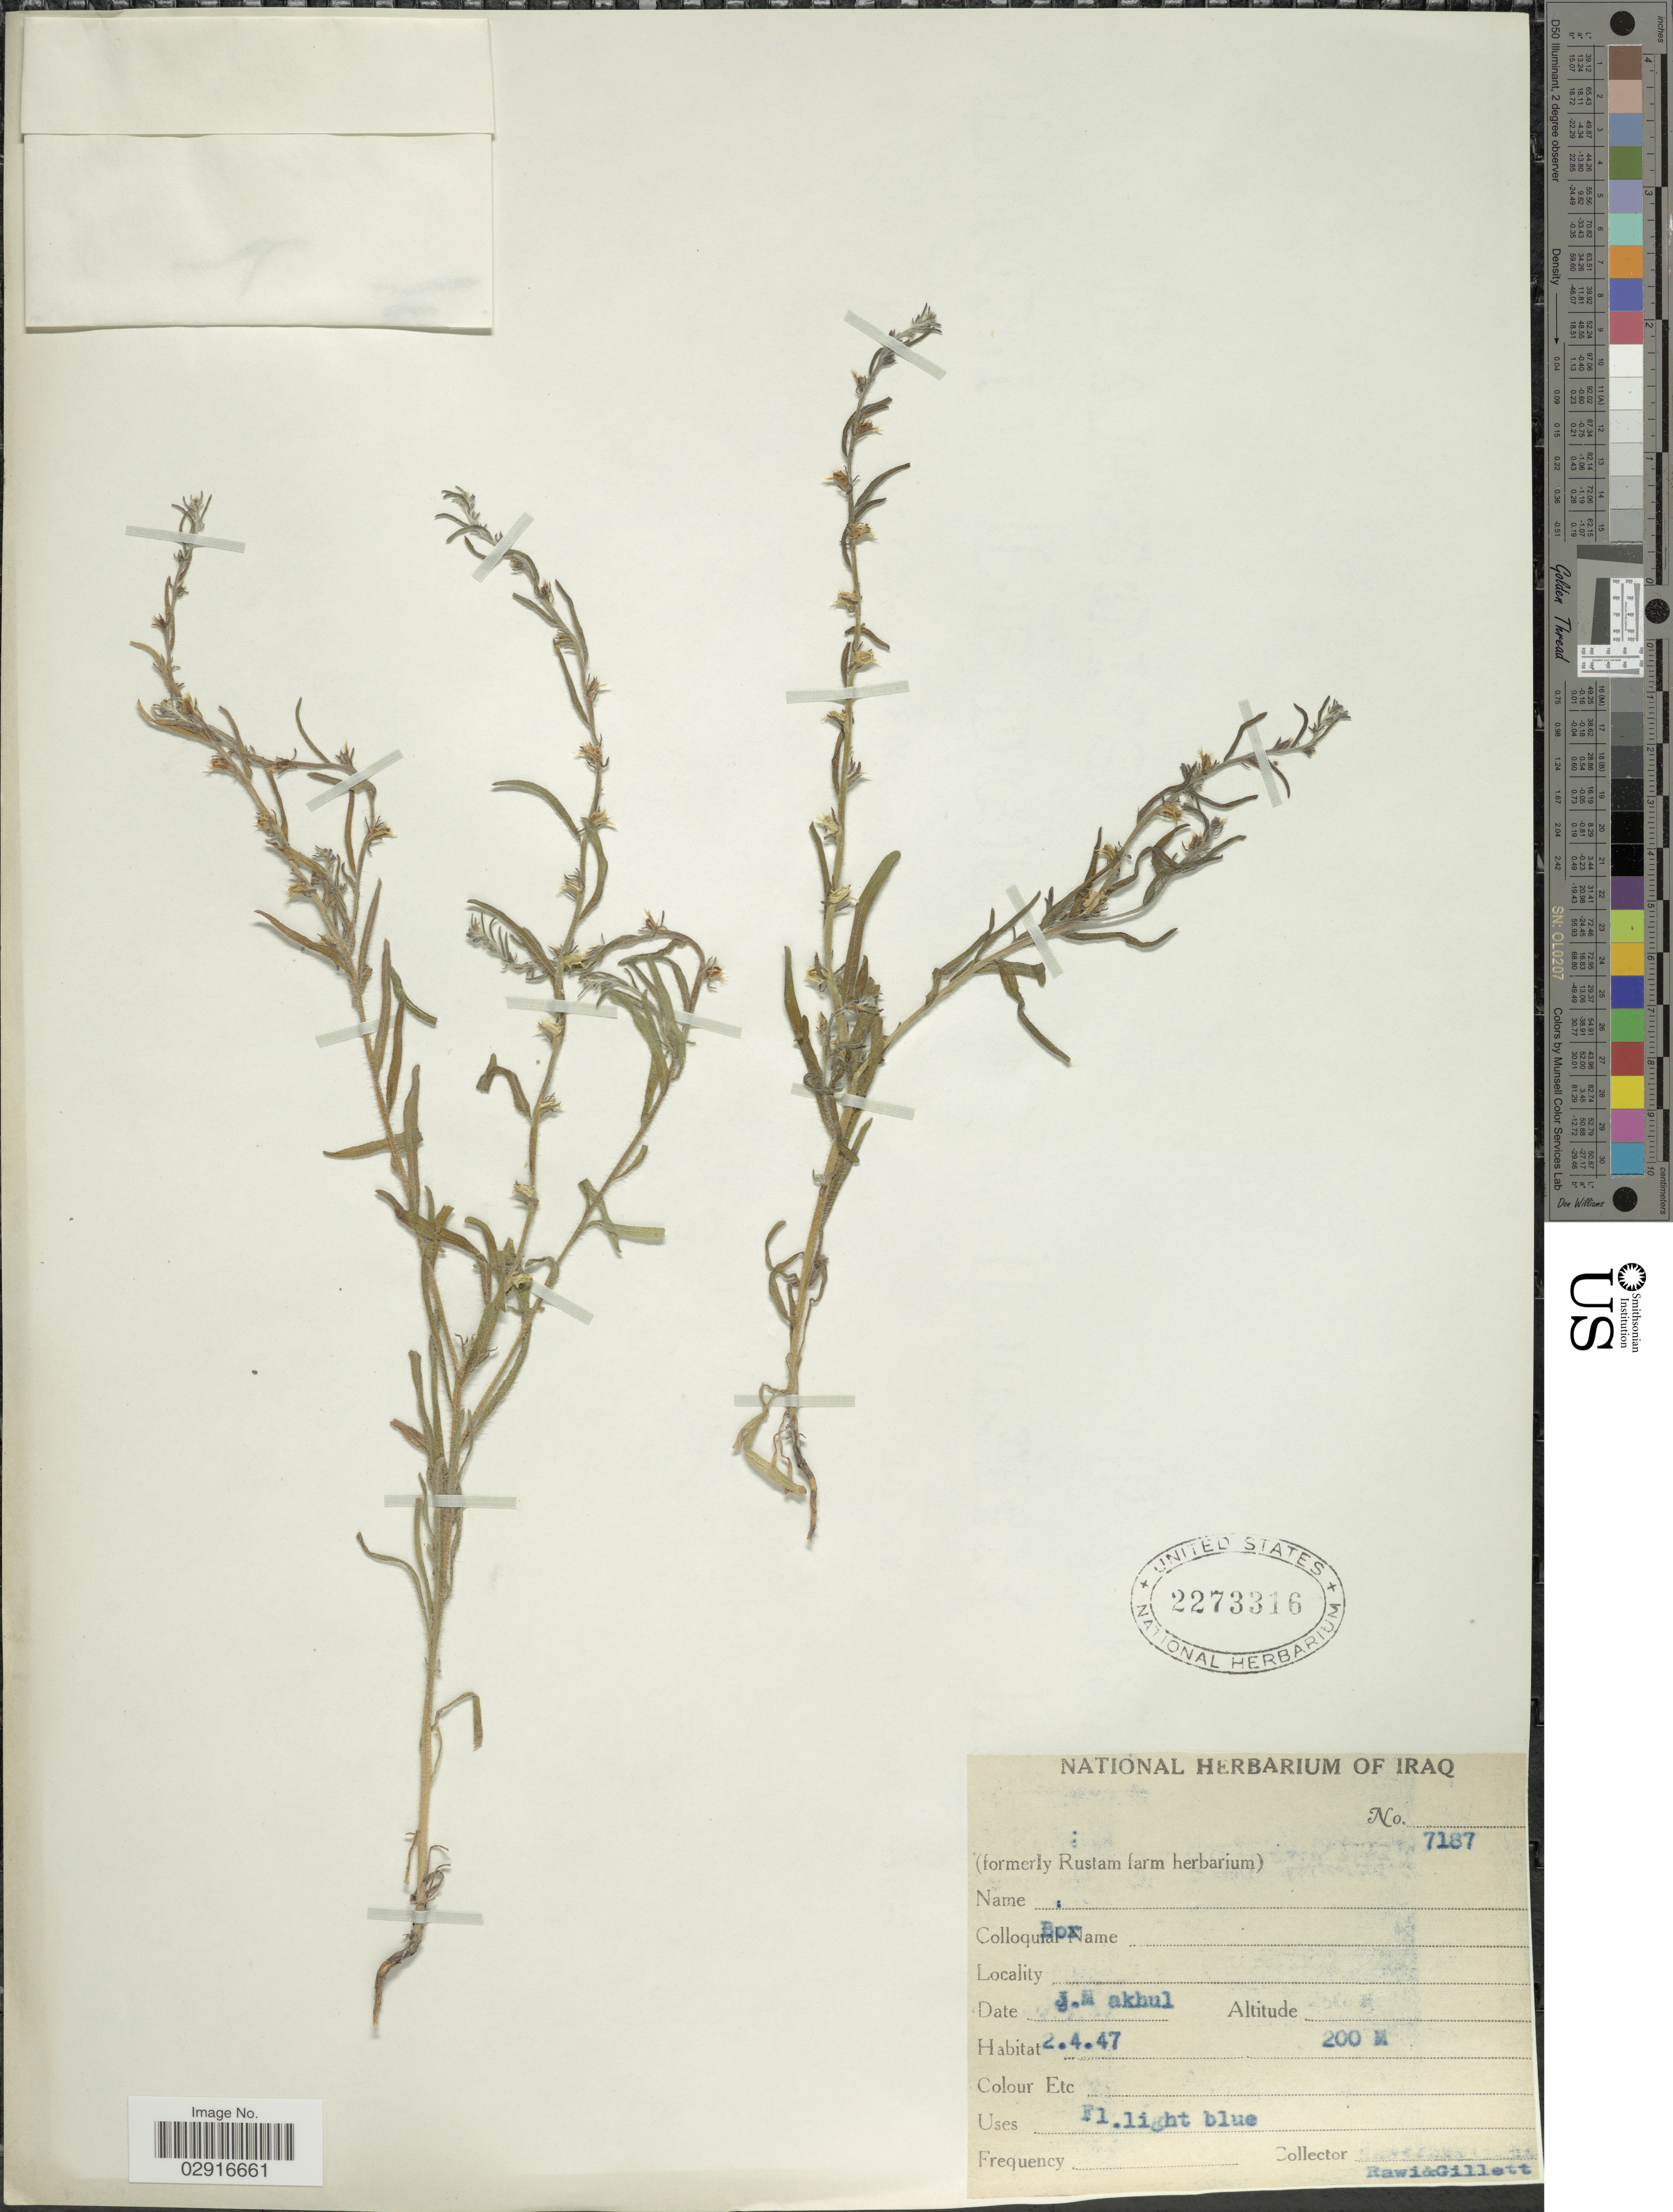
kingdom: Plantae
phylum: Tracheophyta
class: Magnoliopsida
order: Boraginales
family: Boraginaceae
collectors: -. Rawi & Gillett, --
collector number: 7187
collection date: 1947-04-02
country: Iraq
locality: J. M akhul.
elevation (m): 200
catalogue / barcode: US 2273316